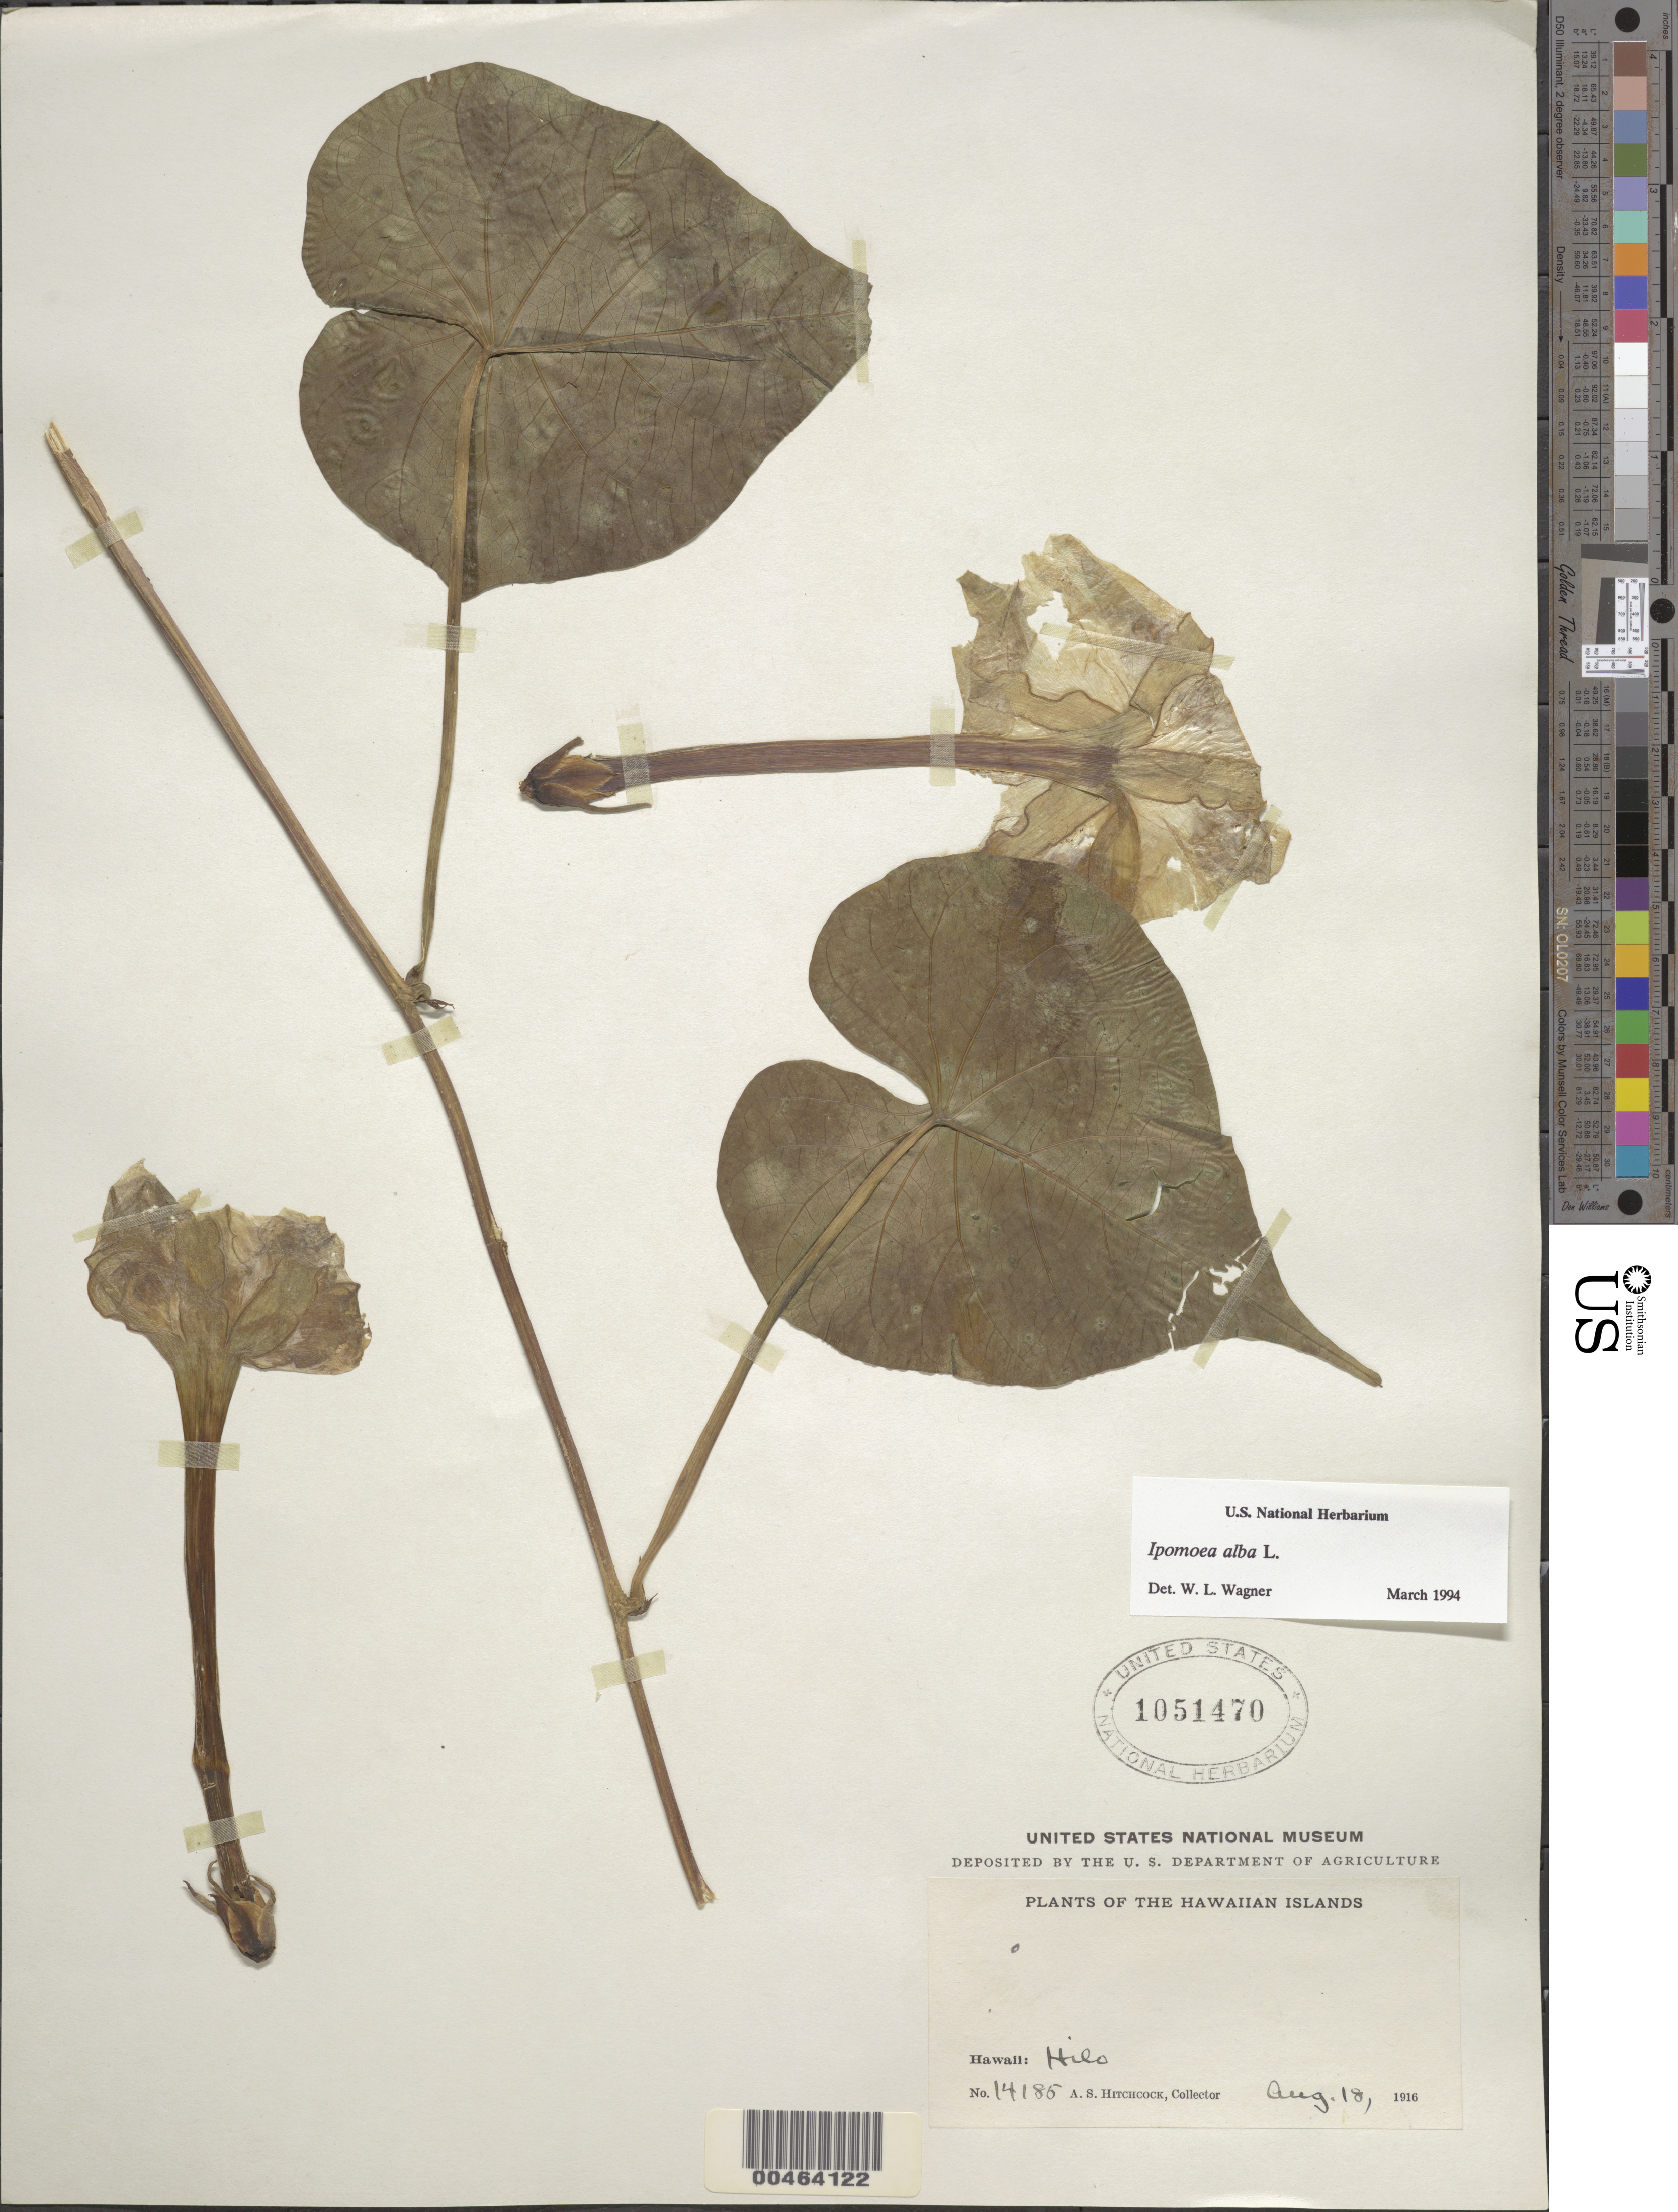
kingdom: Plantae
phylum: Tracheophyta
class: Magnoliopsida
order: Solanales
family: Convolvulaceae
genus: Ipomoea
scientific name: Ipomoea alba L.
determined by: Wagner, W. L., (BOT), Smithsonian Institution - National Museum of Natural History (UNITED STATES)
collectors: A. S. Hitchcock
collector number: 14185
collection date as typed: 18 Aug 1916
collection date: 1916-08-18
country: United States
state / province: Hawaii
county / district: Hawaii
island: Hawaii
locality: Hilo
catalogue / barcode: US 1051470